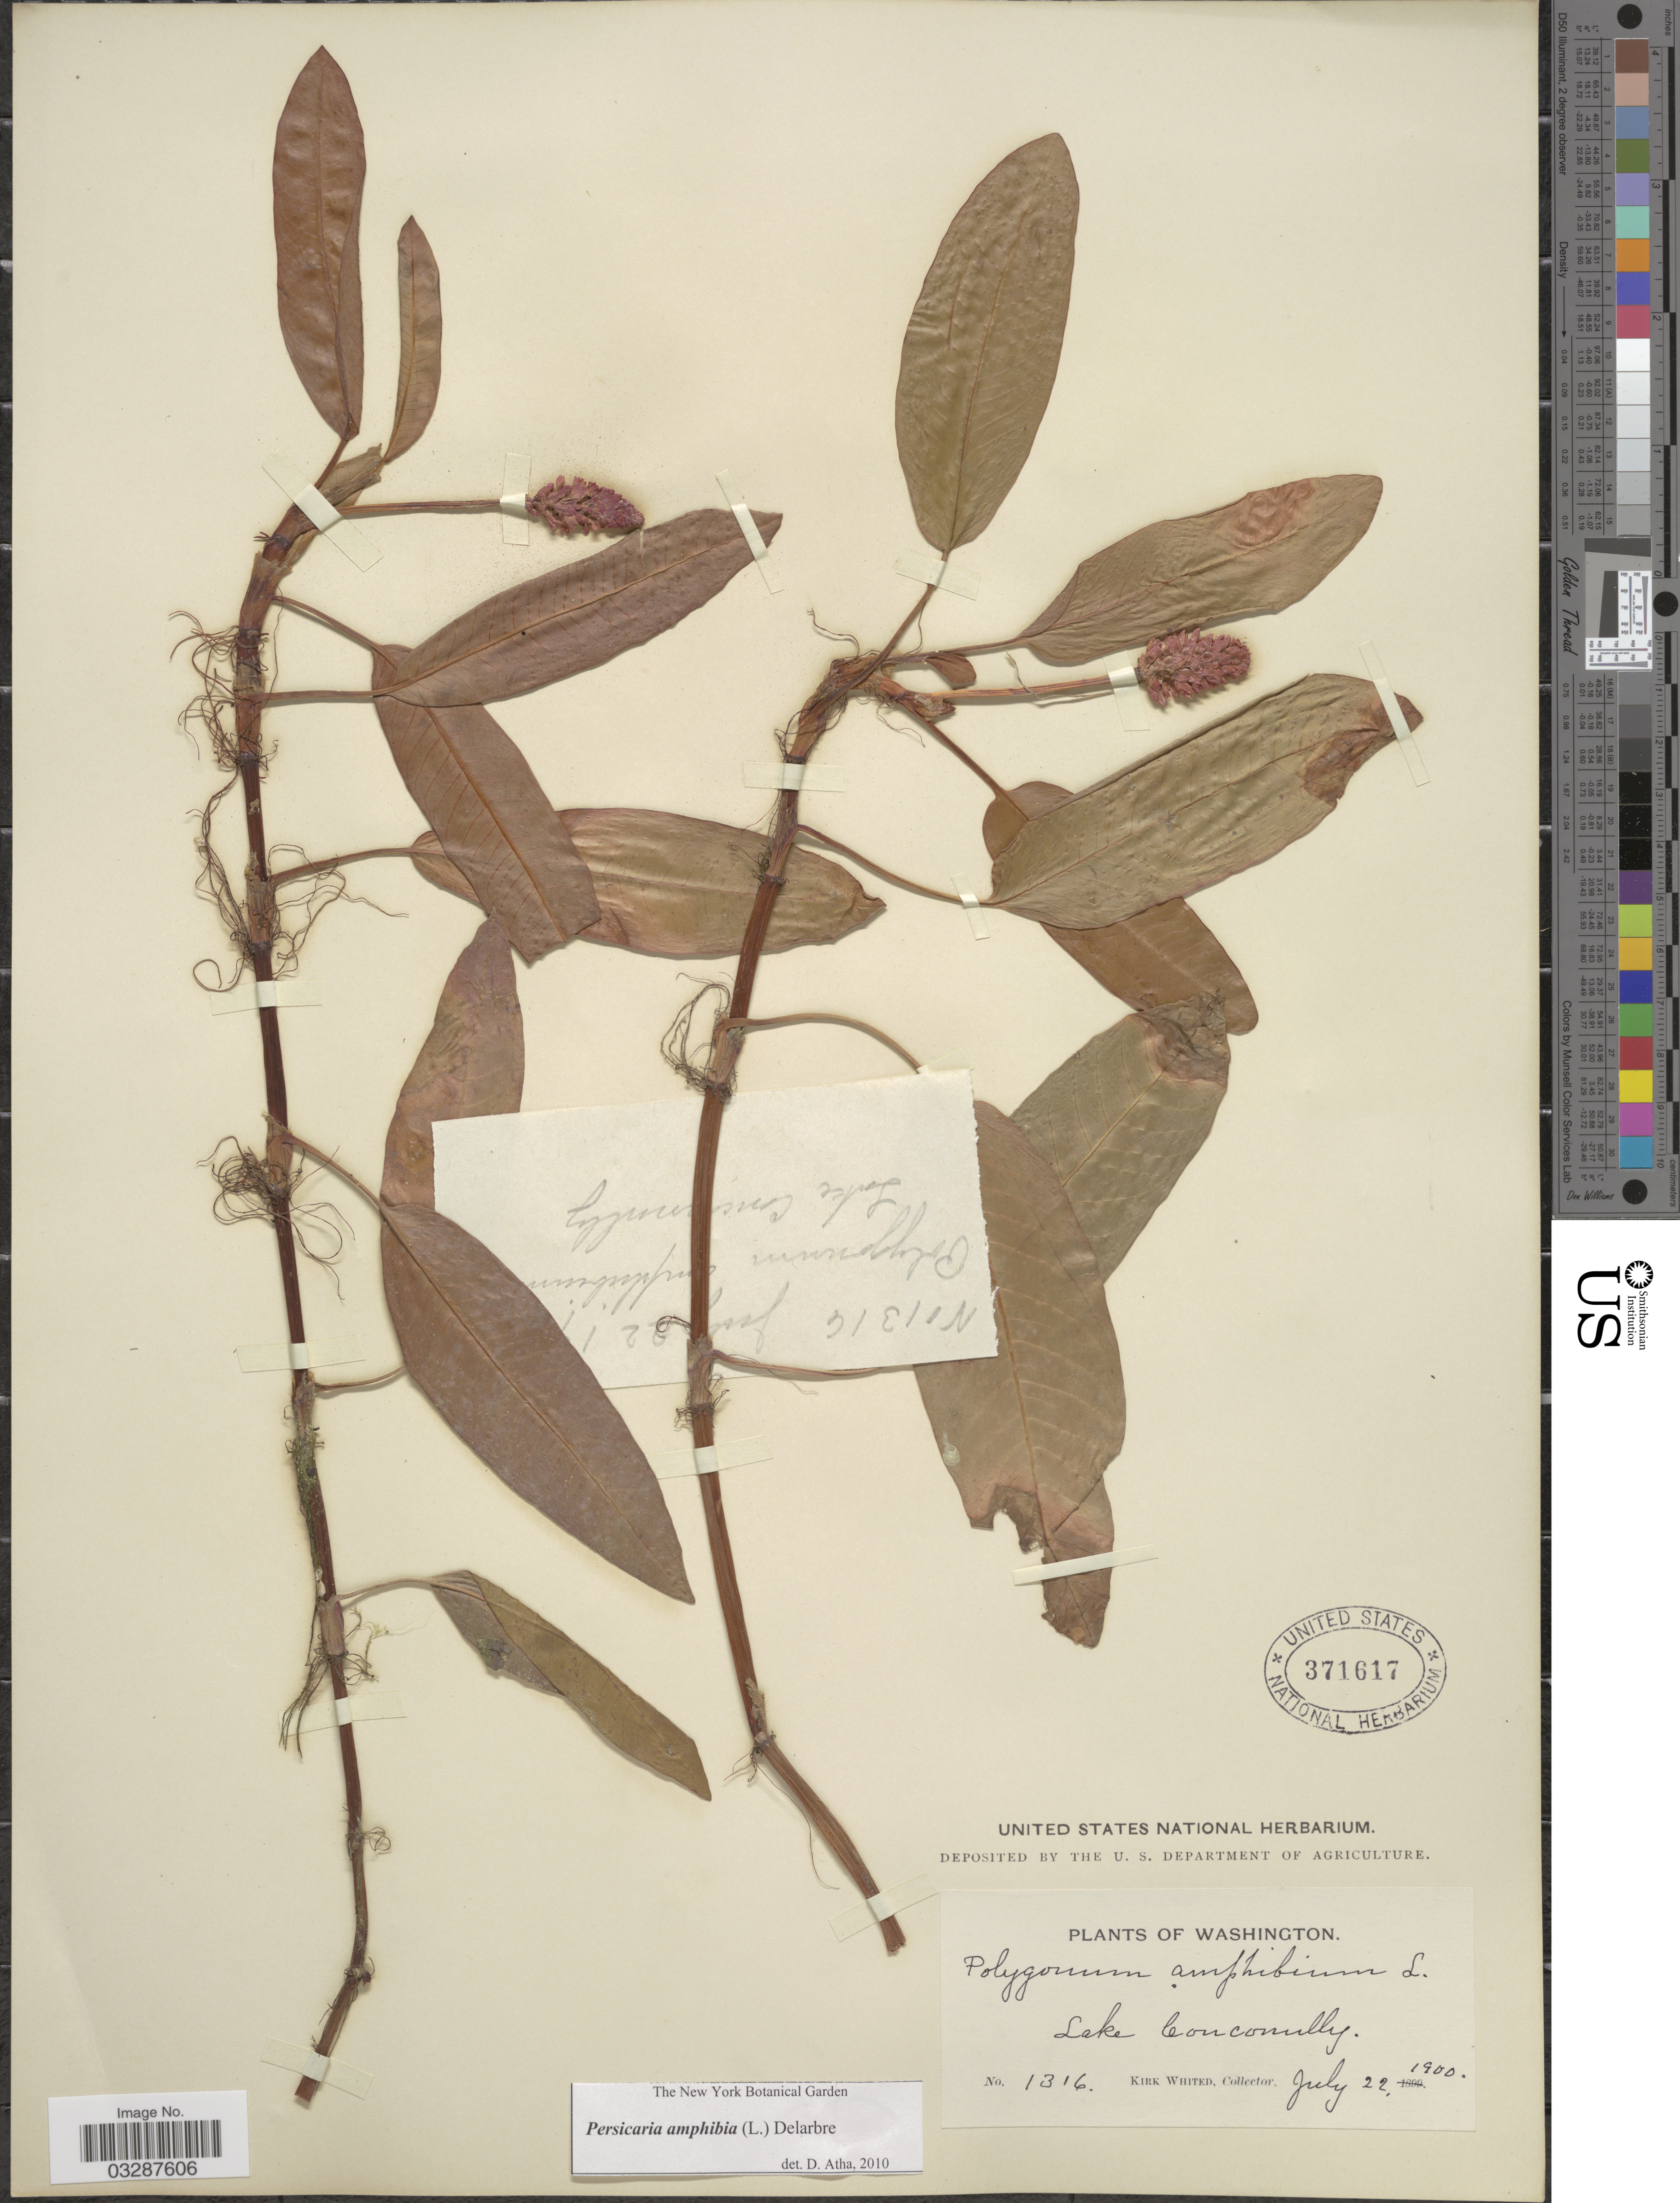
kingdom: Plantae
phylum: Tracheophyta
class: Magnoliopsida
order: Caryophyllales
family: Polygonaceae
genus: Persicaria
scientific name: Persicaria amphibia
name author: (L.) Delarbre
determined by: Atha, D. E.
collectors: K. Whited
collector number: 1316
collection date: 1900-07-22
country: United States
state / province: Washington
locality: Lake Conconully.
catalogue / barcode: US 371617